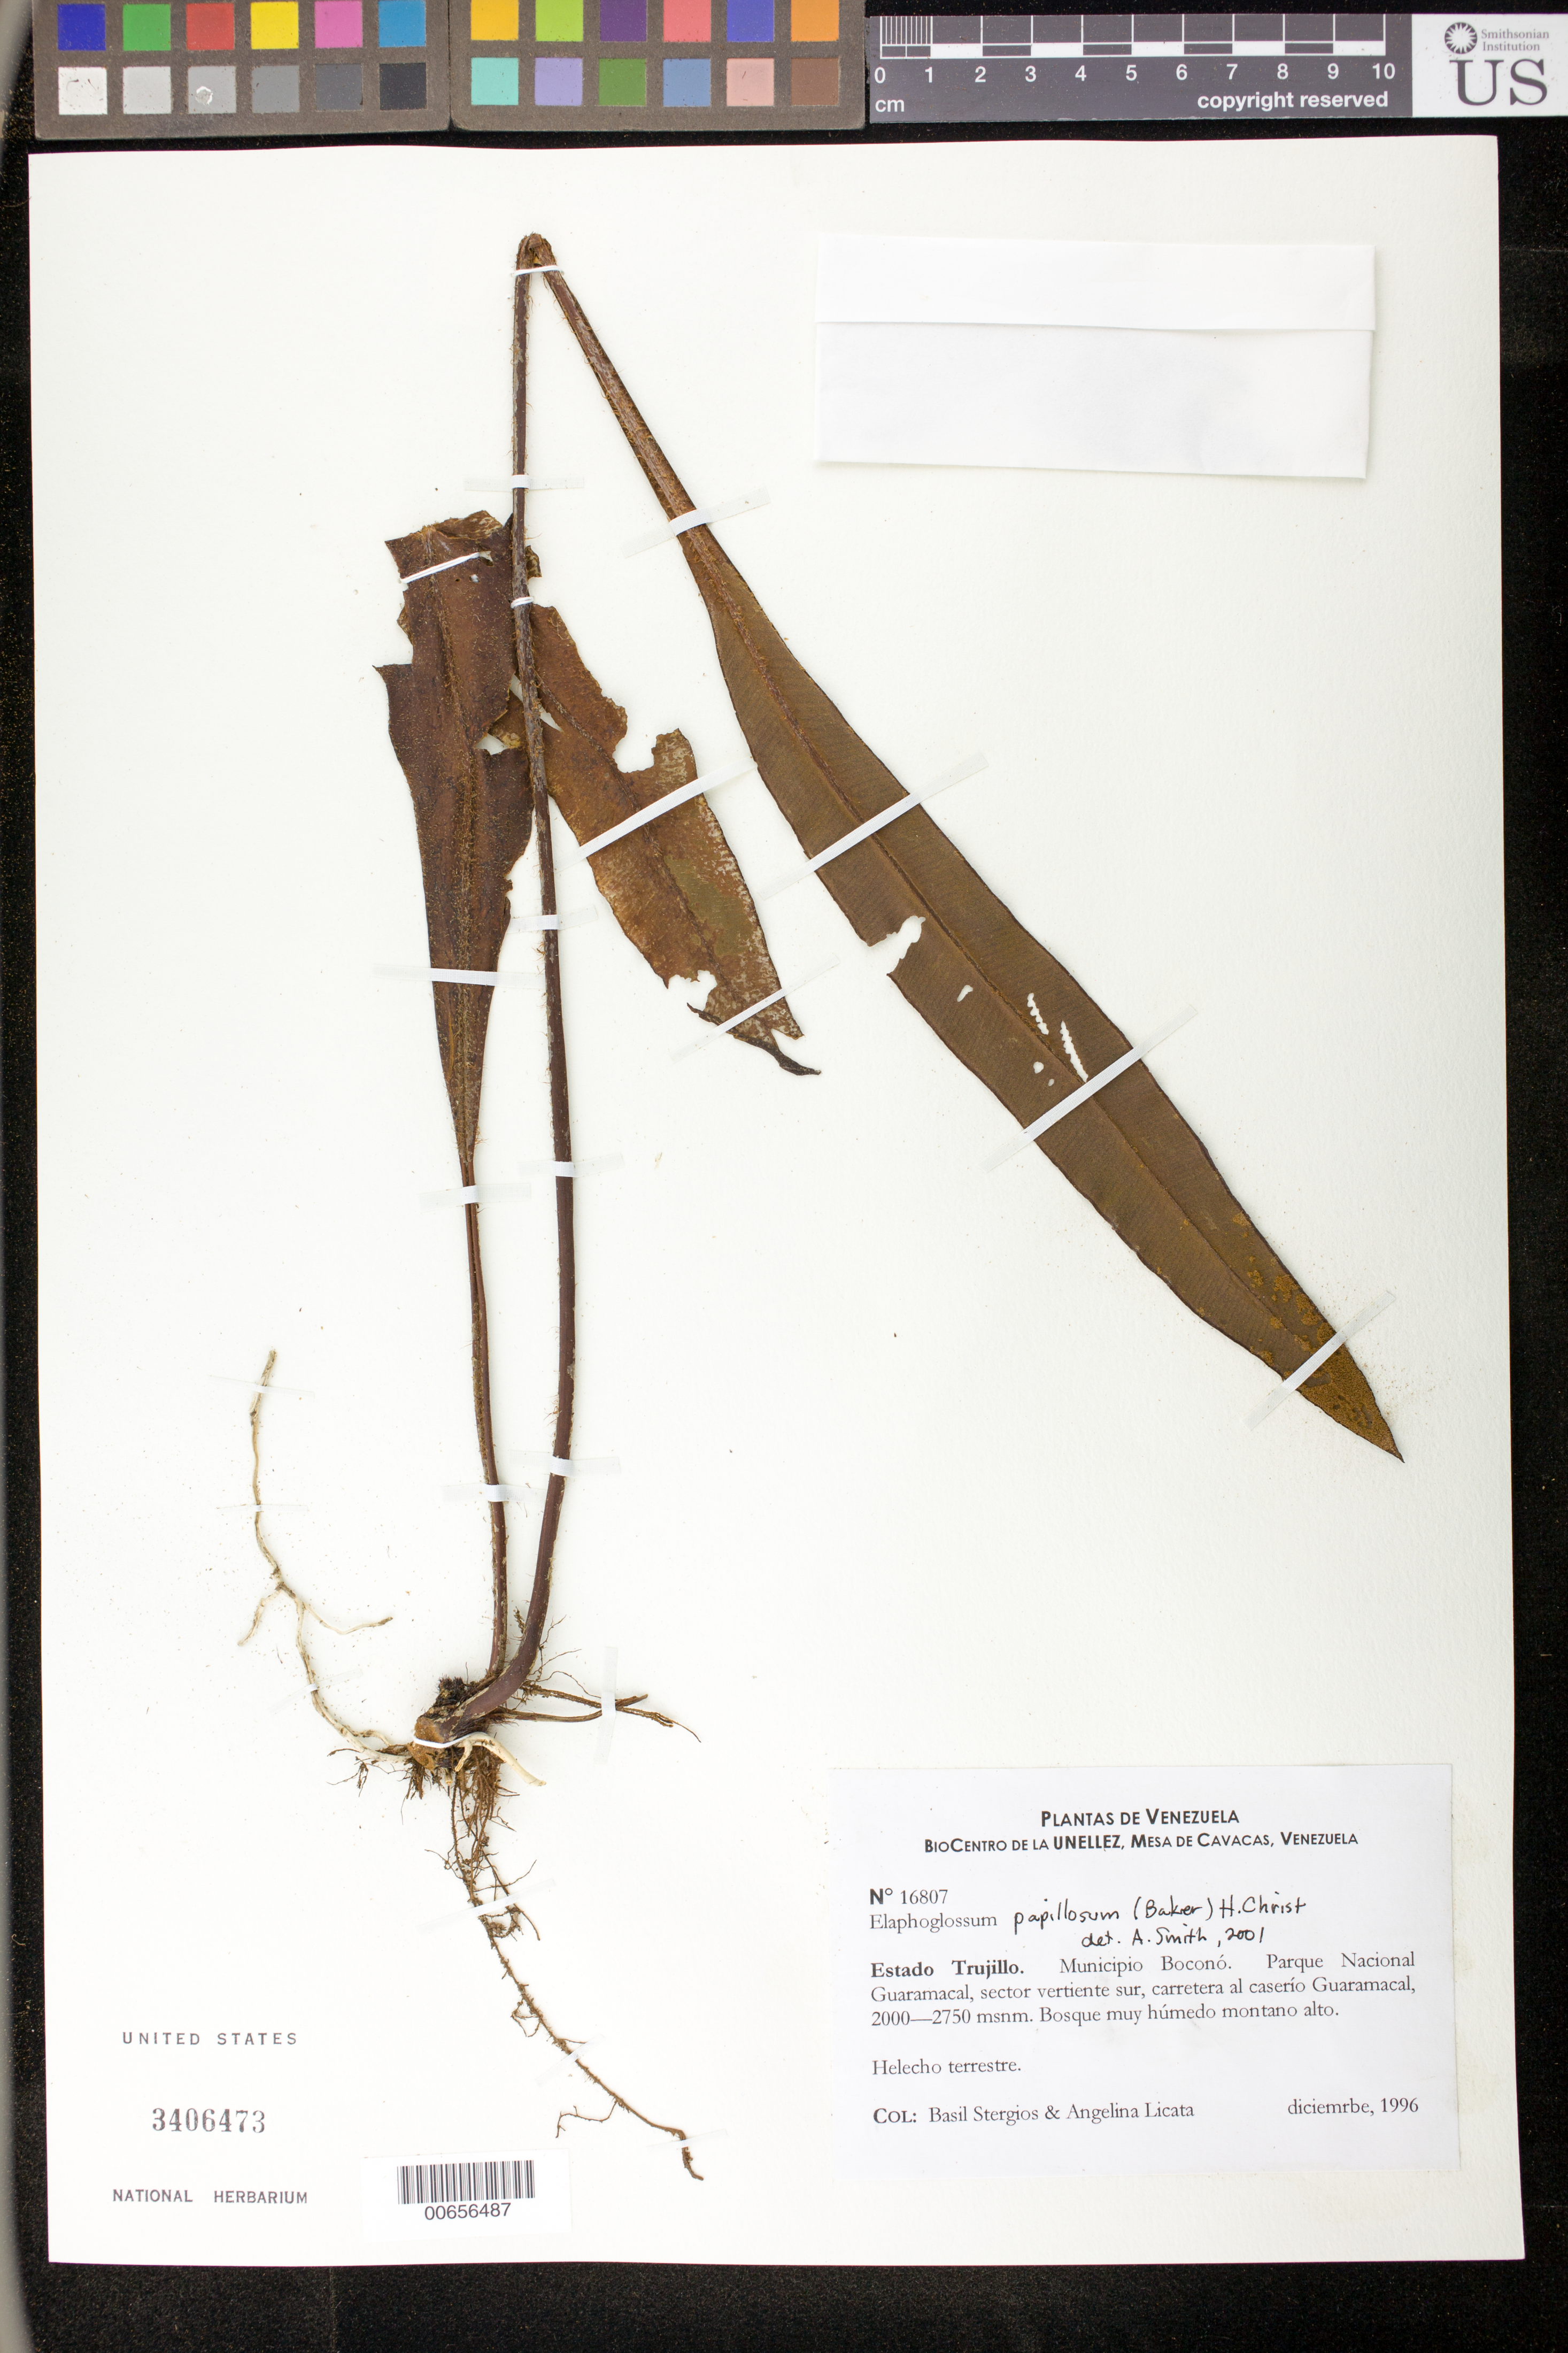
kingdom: Plantae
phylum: Tracheophyta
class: Polypodiopsida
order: Polypodiales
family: Dryopteridaceae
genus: Elaphoglossum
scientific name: Elaphoglossum papillosum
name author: (Baker) Christ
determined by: Smith, Alan R., (UC)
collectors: B. G. Stergios & A. Licata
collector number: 16807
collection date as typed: Dec 1996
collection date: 1996-12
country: Venezuela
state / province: Trujillo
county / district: Boconó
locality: Parque Nacional Guaramacal, vertiente S, carretera Guaramacal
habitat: Bosque muy húmedo montano alto.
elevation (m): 2000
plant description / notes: PORT, UC, US, VEN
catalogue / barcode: US 3406473